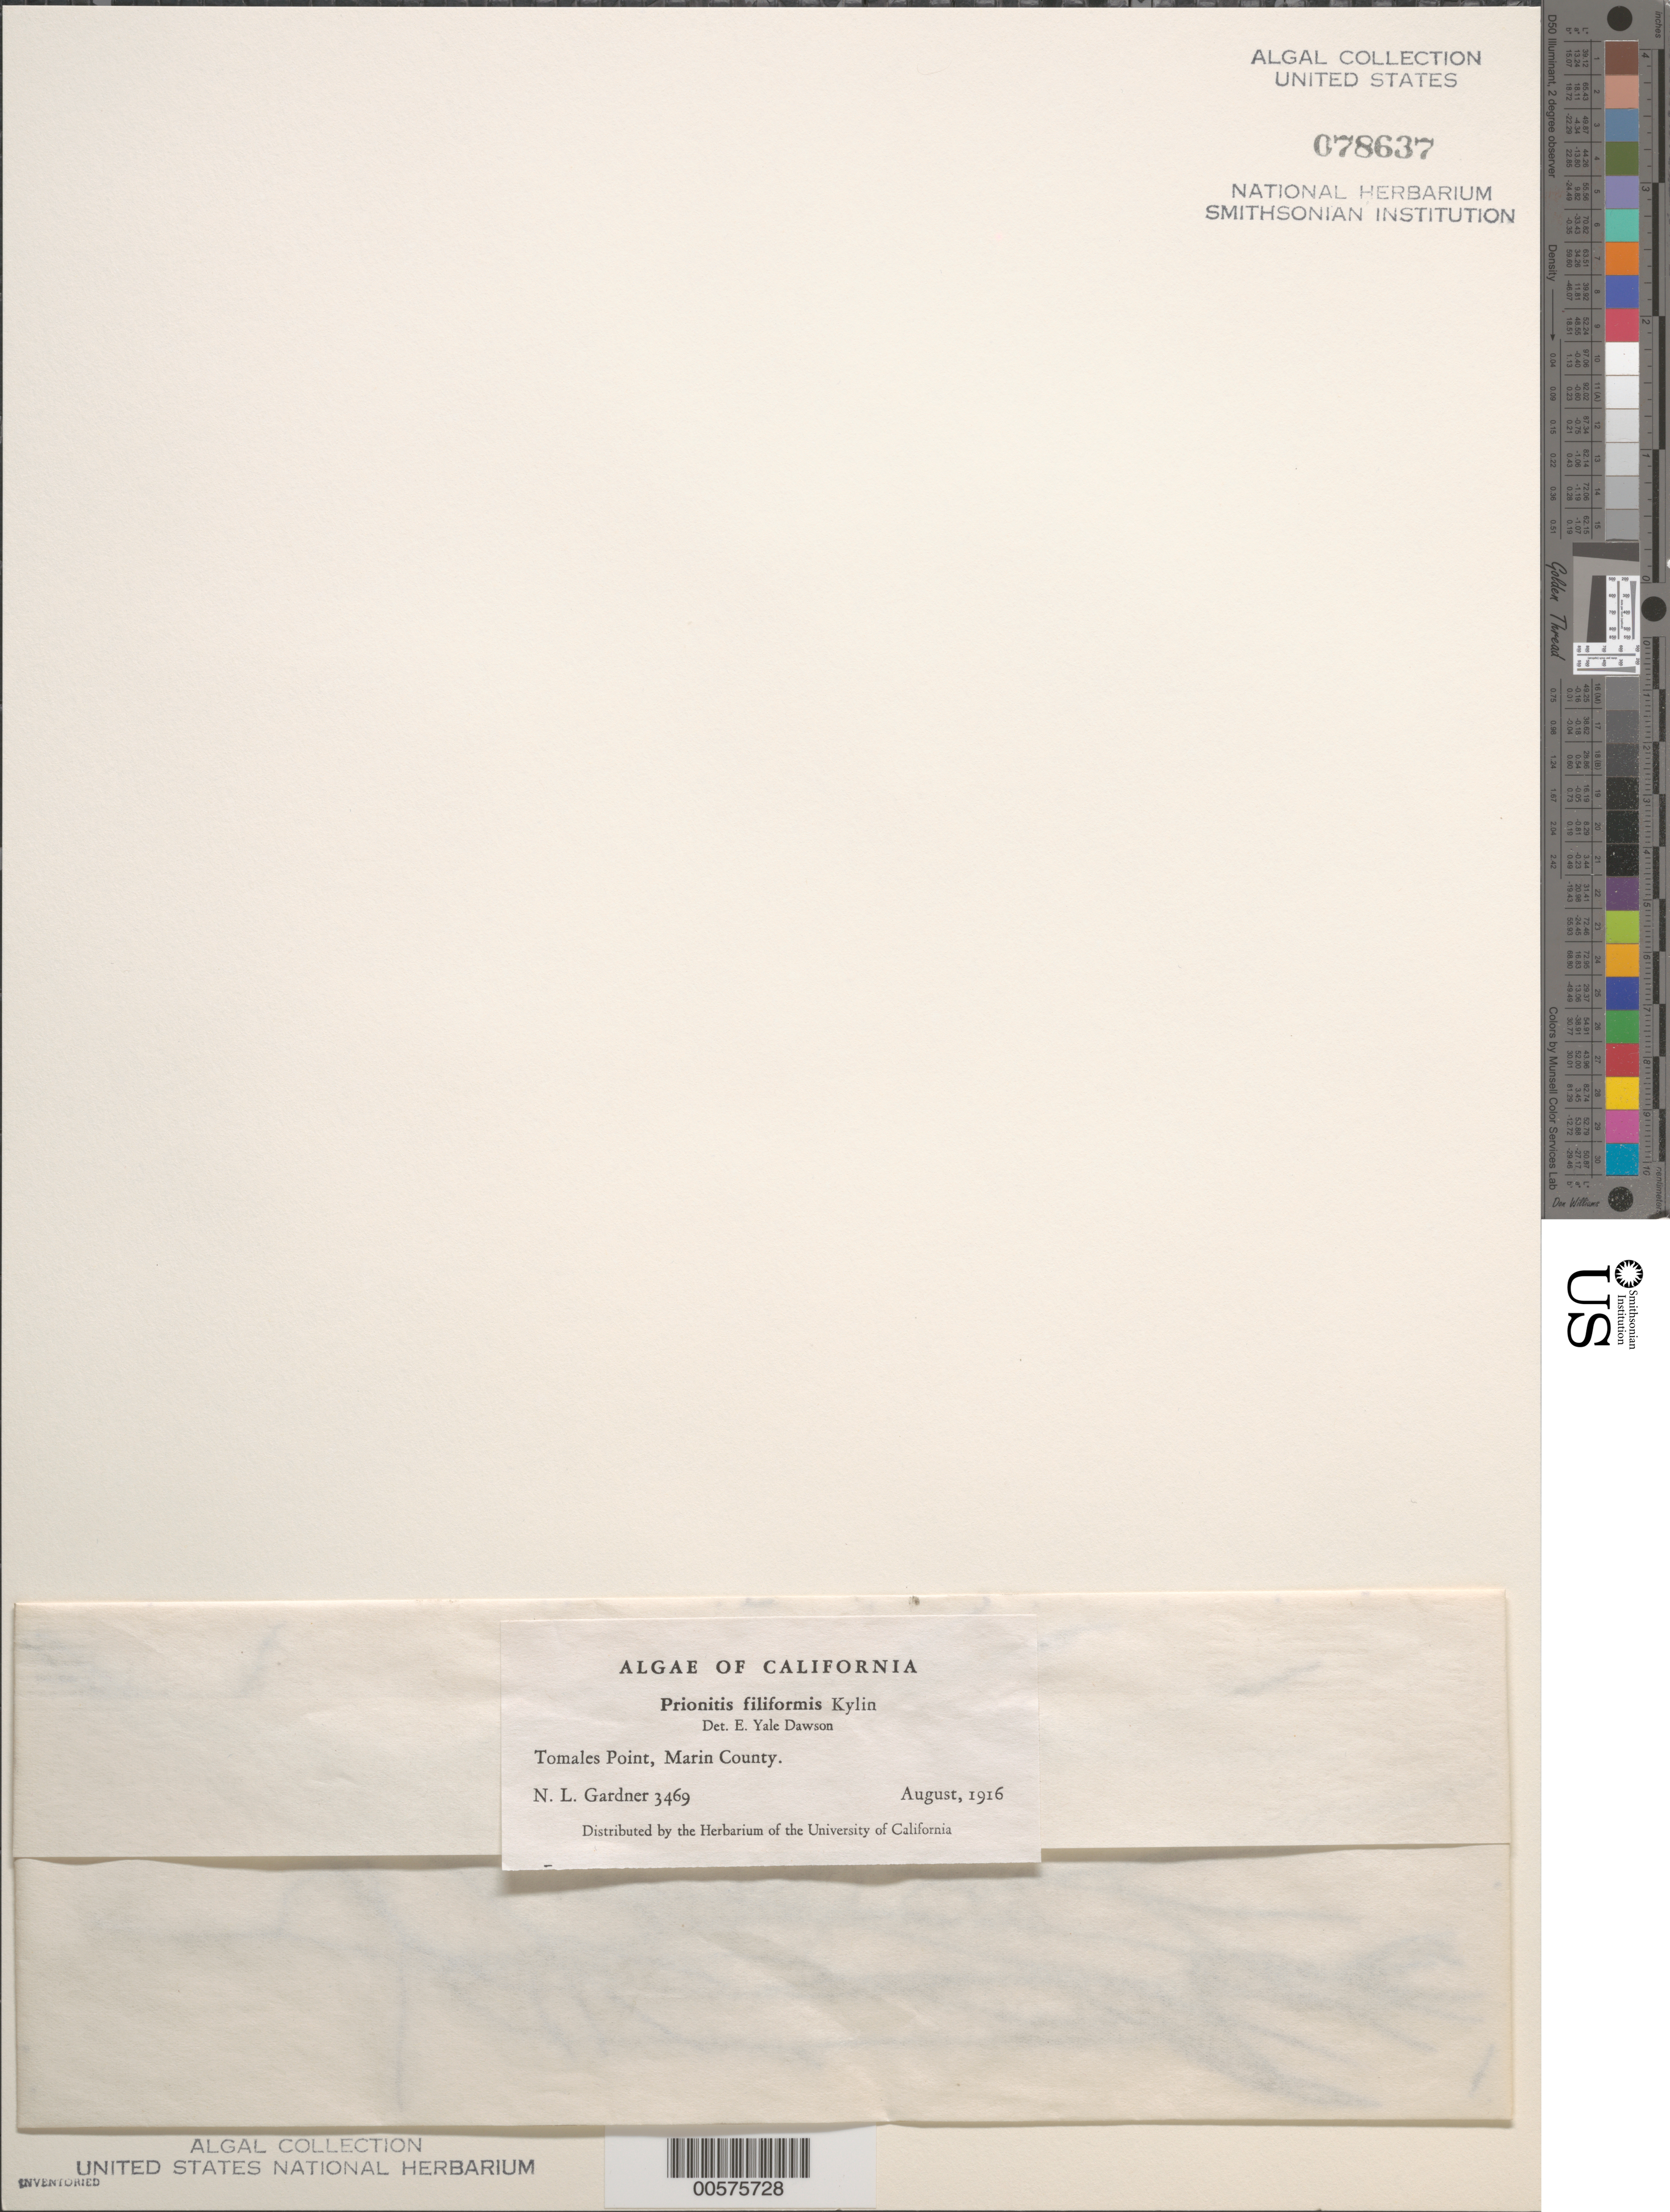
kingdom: Plantae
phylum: Rhodophyta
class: Florideophyceae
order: Halymeniales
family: Halymeniaceae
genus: Prionitis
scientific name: Prionitis filiformis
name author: Kylin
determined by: Dawson, E. Y.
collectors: N. Gardner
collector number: NLG 3469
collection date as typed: Aug 1916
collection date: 1916-08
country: United States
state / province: California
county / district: Marin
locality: Tomales Point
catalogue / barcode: US 78637